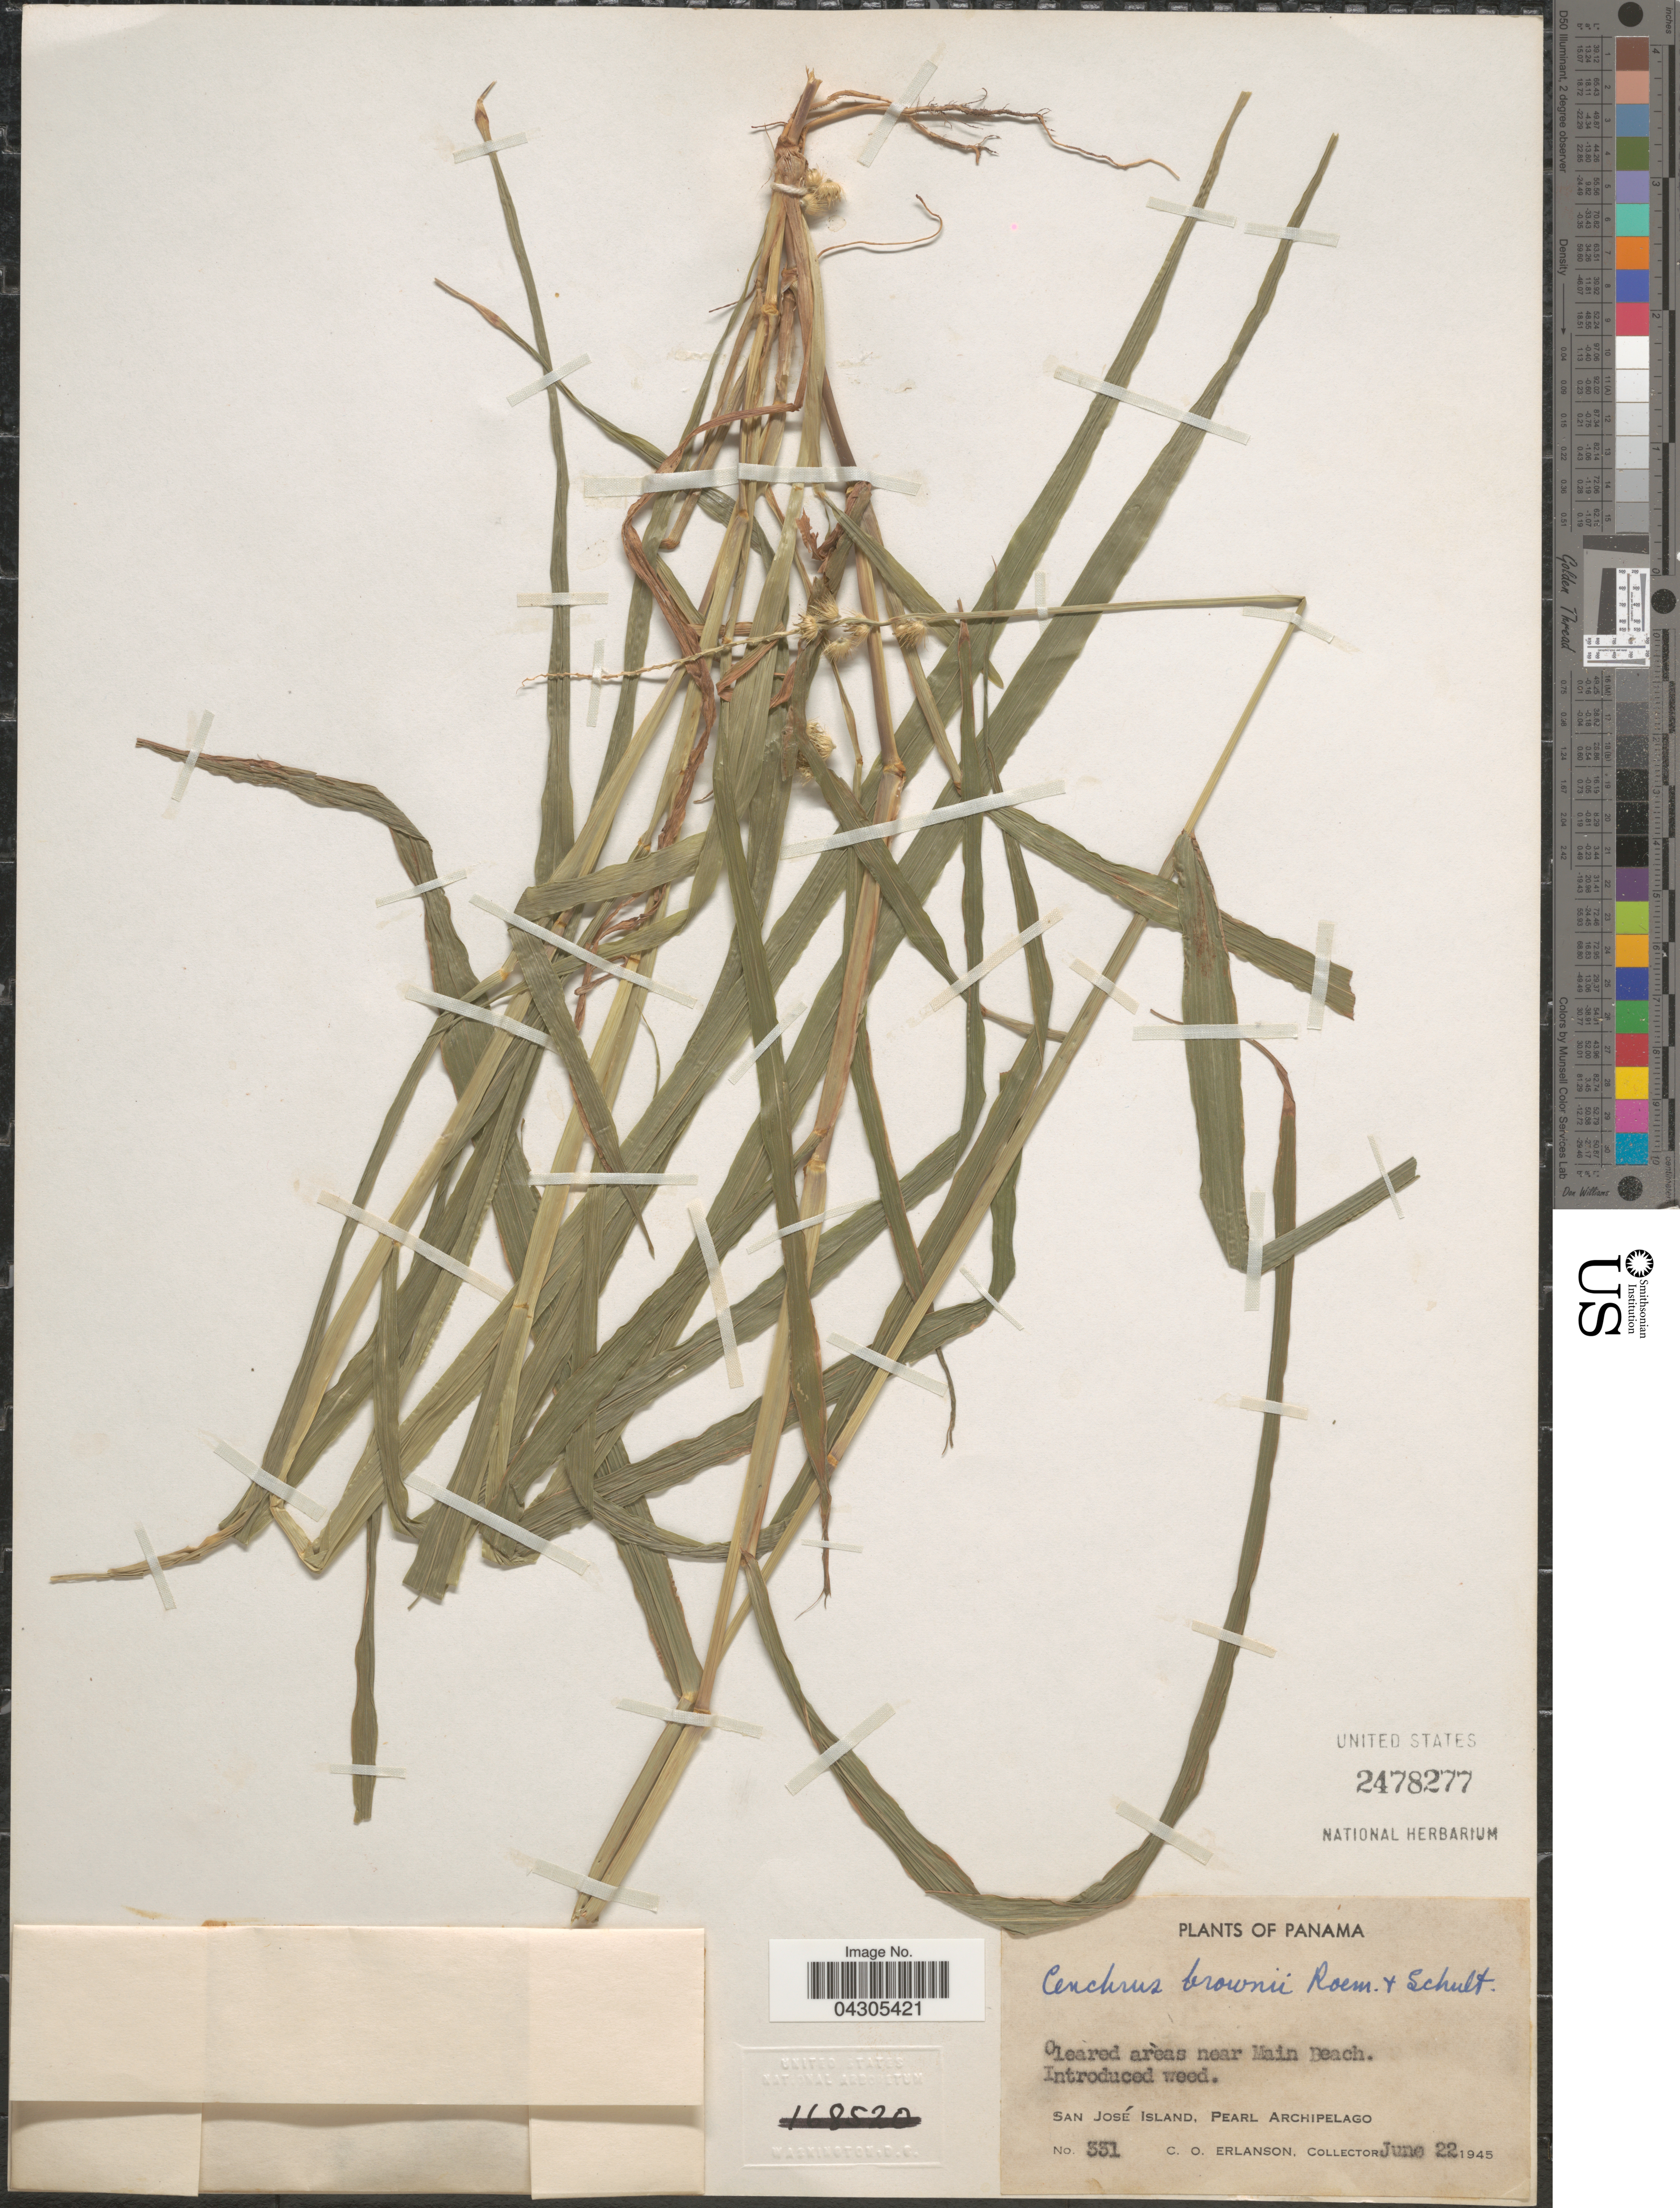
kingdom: Plantae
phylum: Tracheophyta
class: Liliopsida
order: Poales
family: Poaceae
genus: Cenchrus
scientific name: Cenchrus brownii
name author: Roem. & Schult.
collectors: C. O. Erlanson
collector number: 331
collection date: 1945-06-22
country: Panama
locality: Cleared arèas near Main Beach. San José Island, Pearl Archipelago.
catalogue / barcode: US 2478277